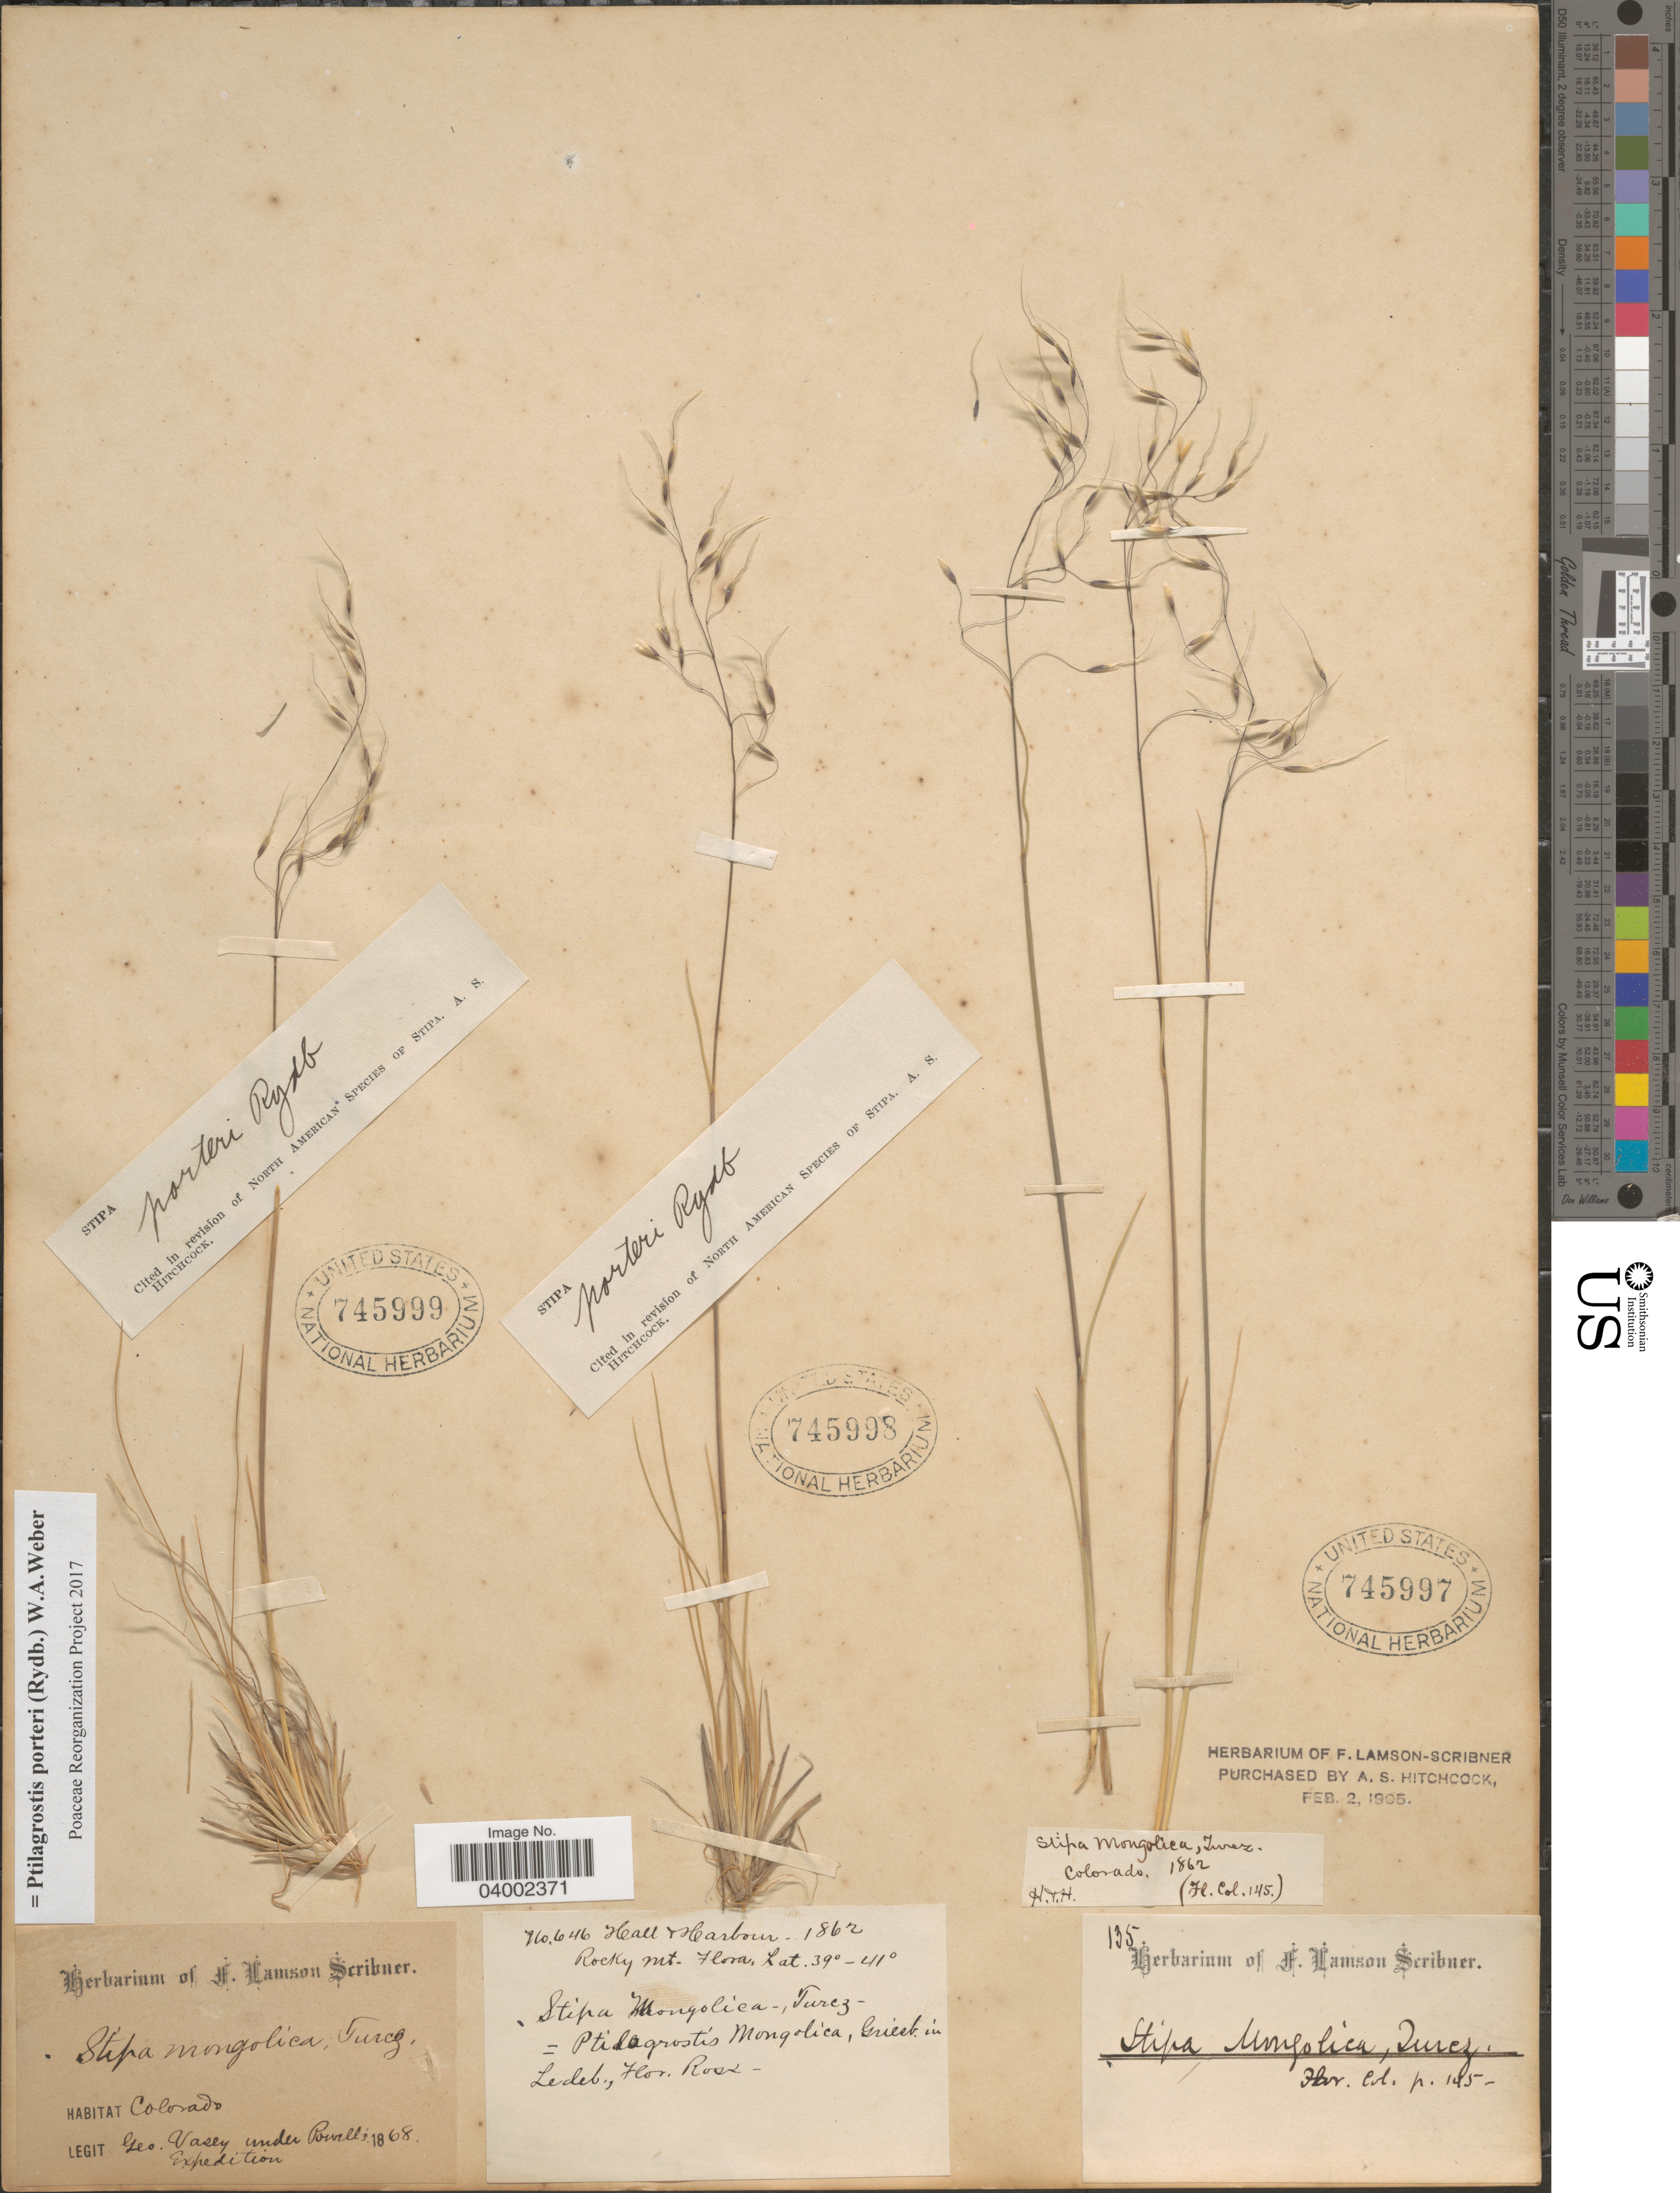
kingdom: Plantae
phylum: Tracheophyta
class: Liliopsida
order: Poales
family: Poaceae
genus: Ptilagrostis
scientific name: Ptilagrostis porteri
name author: (Rydb.) W.A. Weber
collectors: -- Hall & Harbour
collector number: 646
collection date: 1862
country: United States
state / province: Colorado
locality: Rocky Mt.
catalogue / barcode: US 745998-2